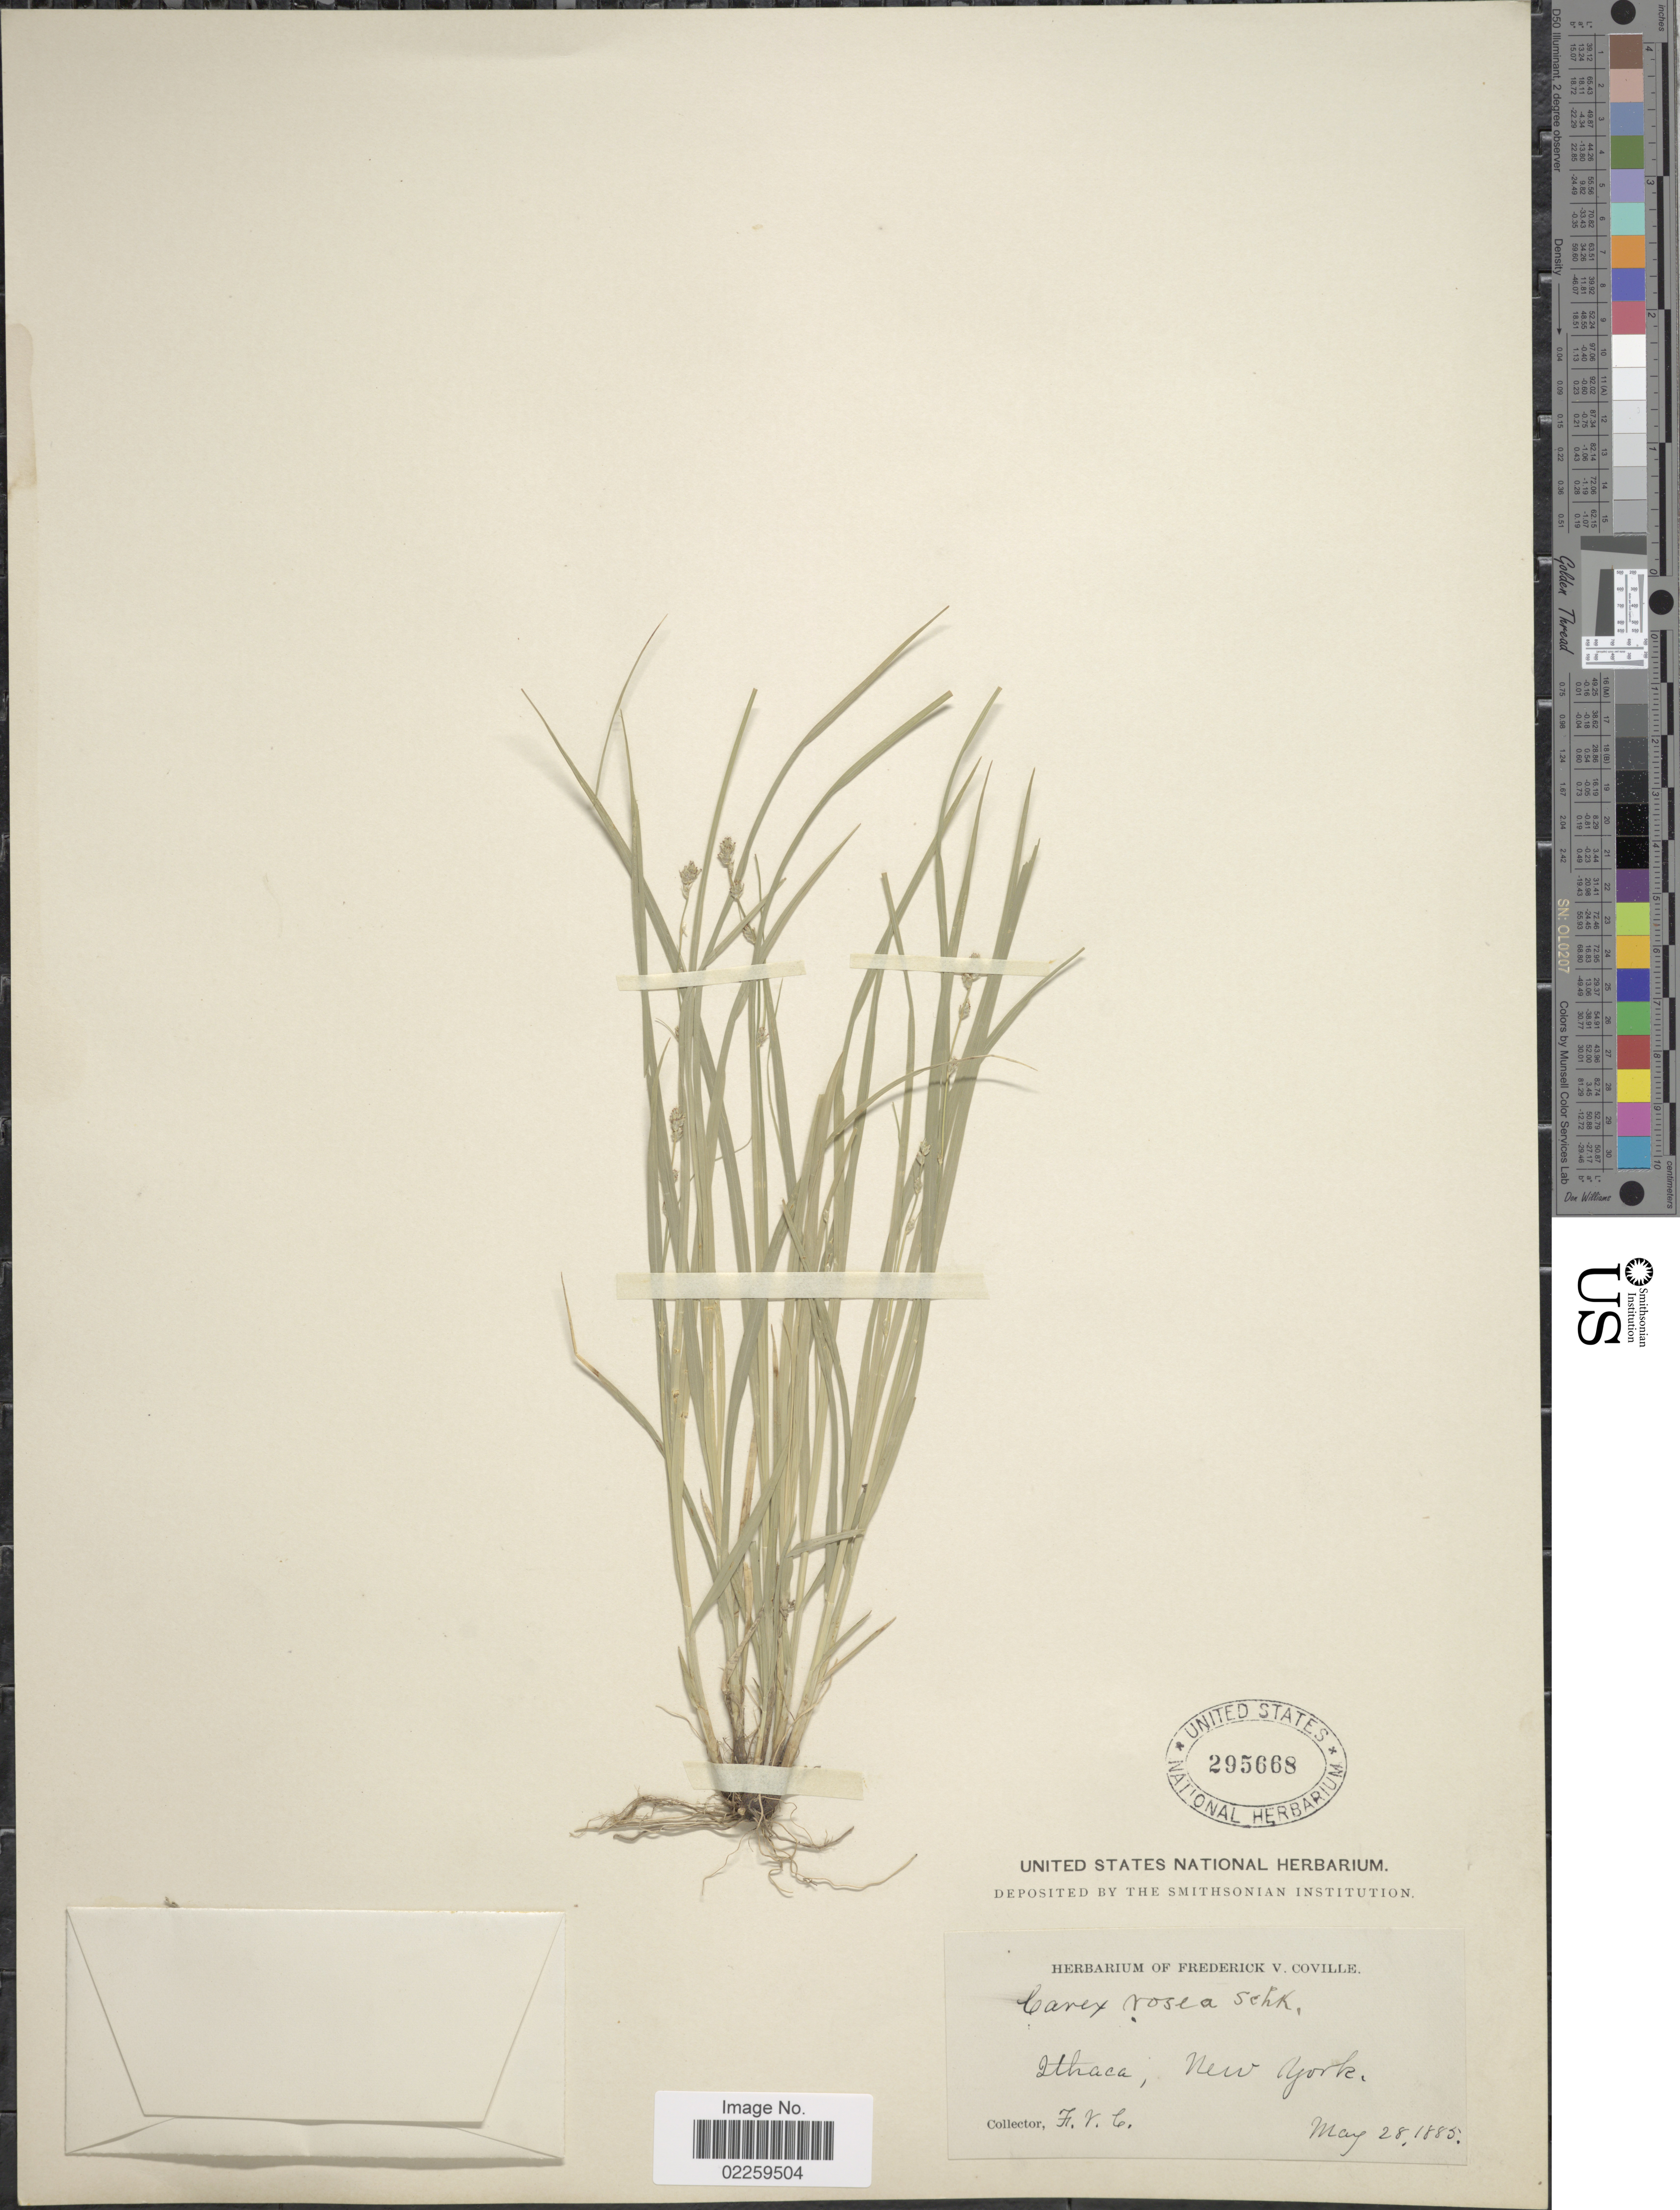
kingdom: Plantae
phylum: Tracheophyta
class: Liliopsida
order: Poales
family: Cyperaceae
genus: Carex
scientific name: Carex rosea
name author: Willd.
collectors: F. V. Coville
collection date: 1885-05-28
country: United States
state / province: New York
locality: Ithaca, New York.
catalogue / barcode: US 295668